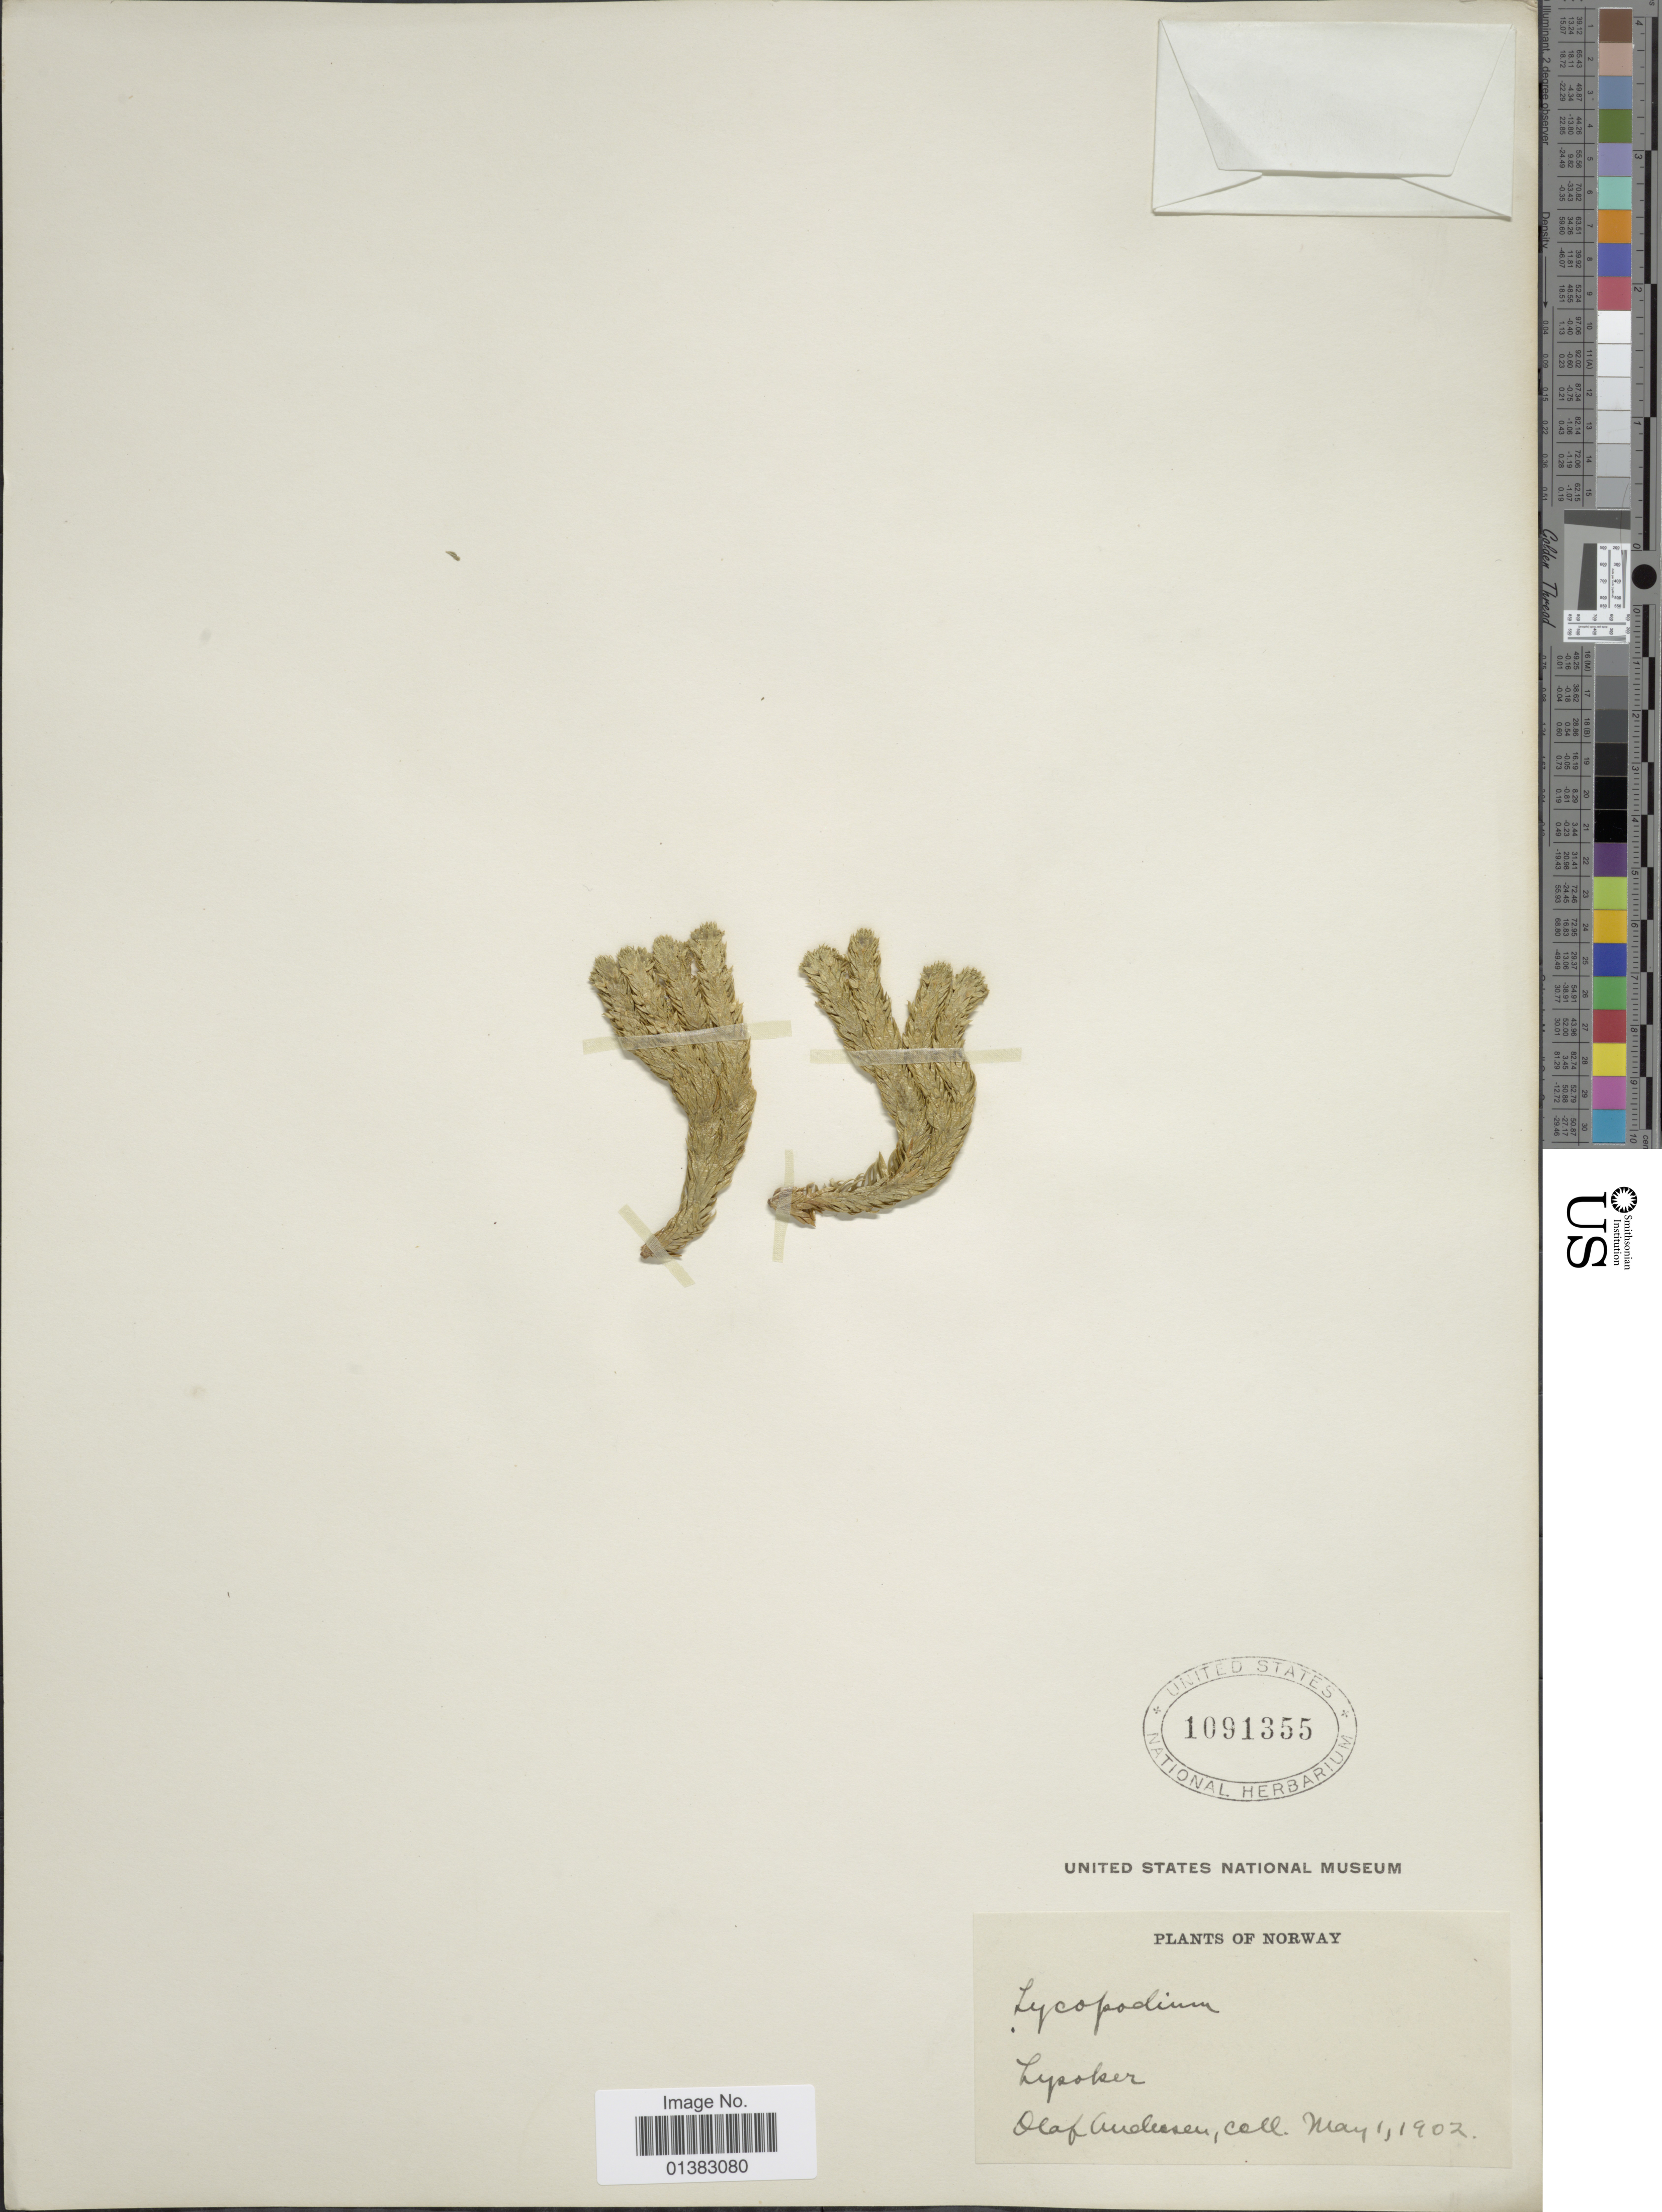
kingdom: Plantae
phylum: Tracheophyta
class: Lycopodiopsida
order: Lycopodiales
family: Lycopodiaceae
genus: Huperzia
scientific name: Huperzia selago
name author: (L.) Bernh. ex Schrank & Mart.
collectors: O. Andersen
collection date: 1902-05-01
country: Norway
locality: Lysaker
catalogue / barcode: US 1091355